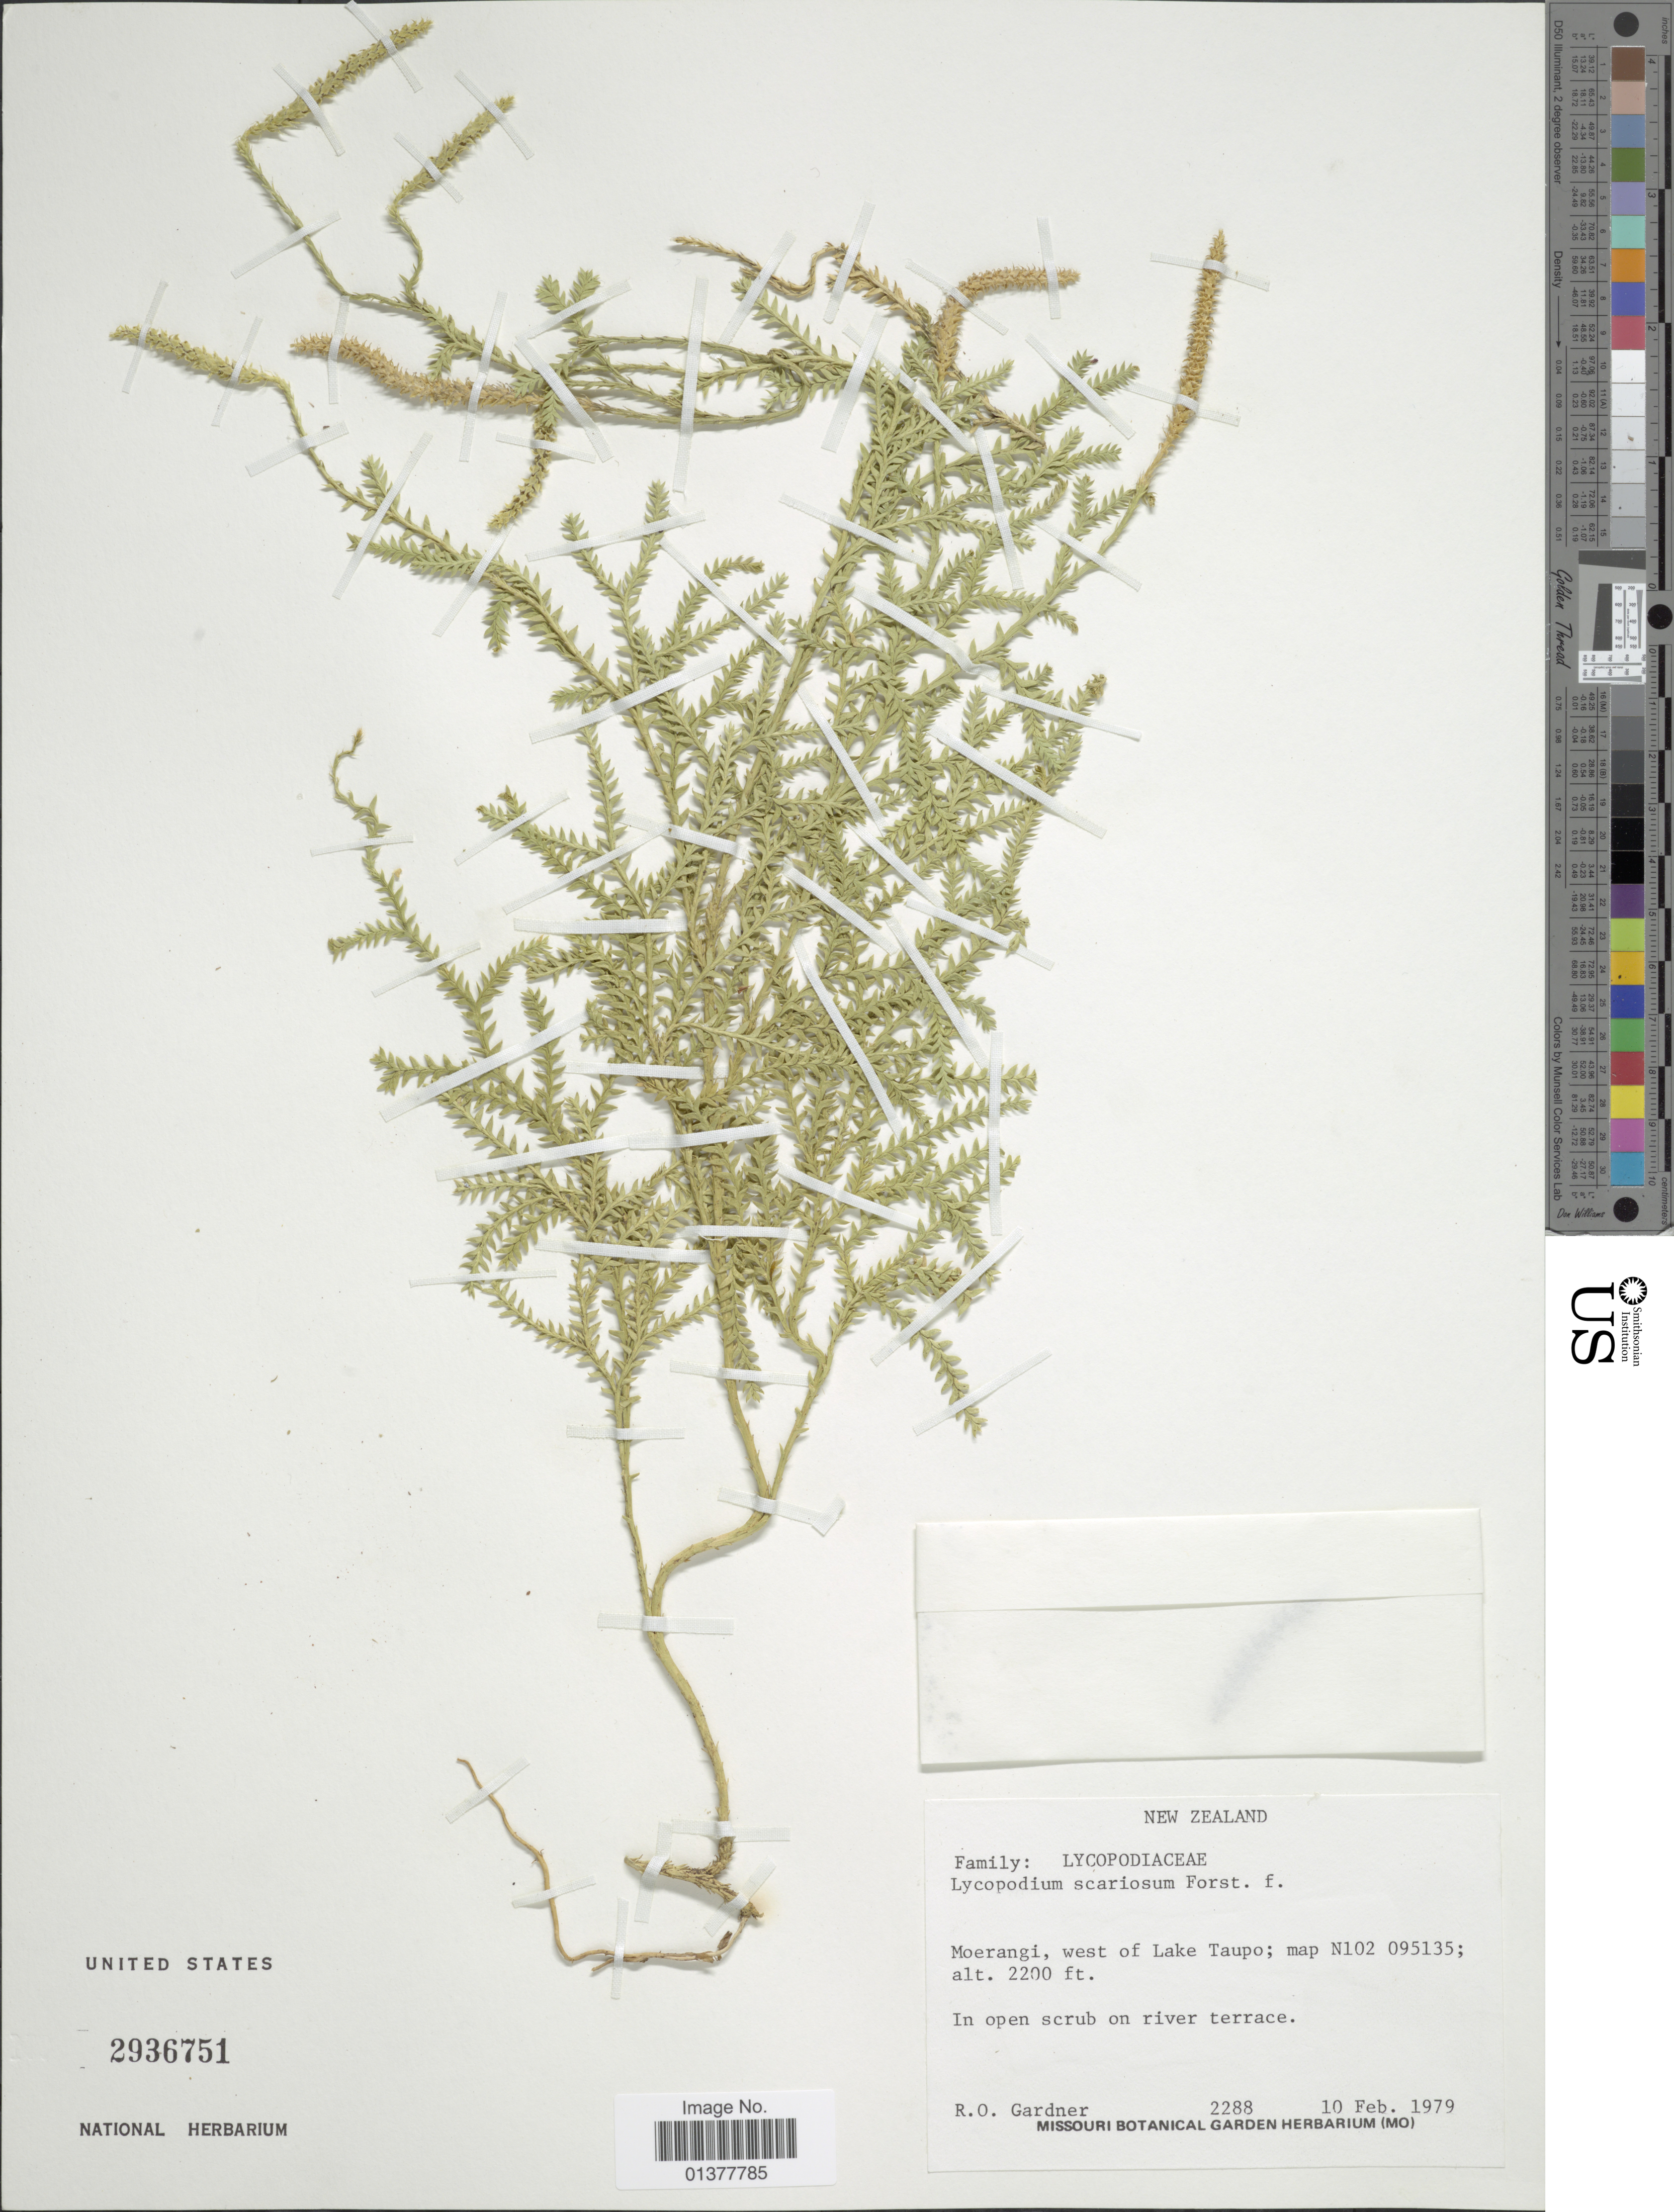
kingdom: Plantae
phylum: Tracheophyta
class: Lycopodiopsida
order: Lycopodiales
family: Lycopodiaceae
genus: Diphasium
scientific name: Diphasium scariosum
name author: (G. Forst.) Rothm.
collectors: R. O. Gardner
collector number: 2288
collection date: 1979-02-10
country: New Zealand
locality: Moerangi, west of Lake Taupo, map N102 095135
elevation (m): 671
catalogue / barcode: US 2936751